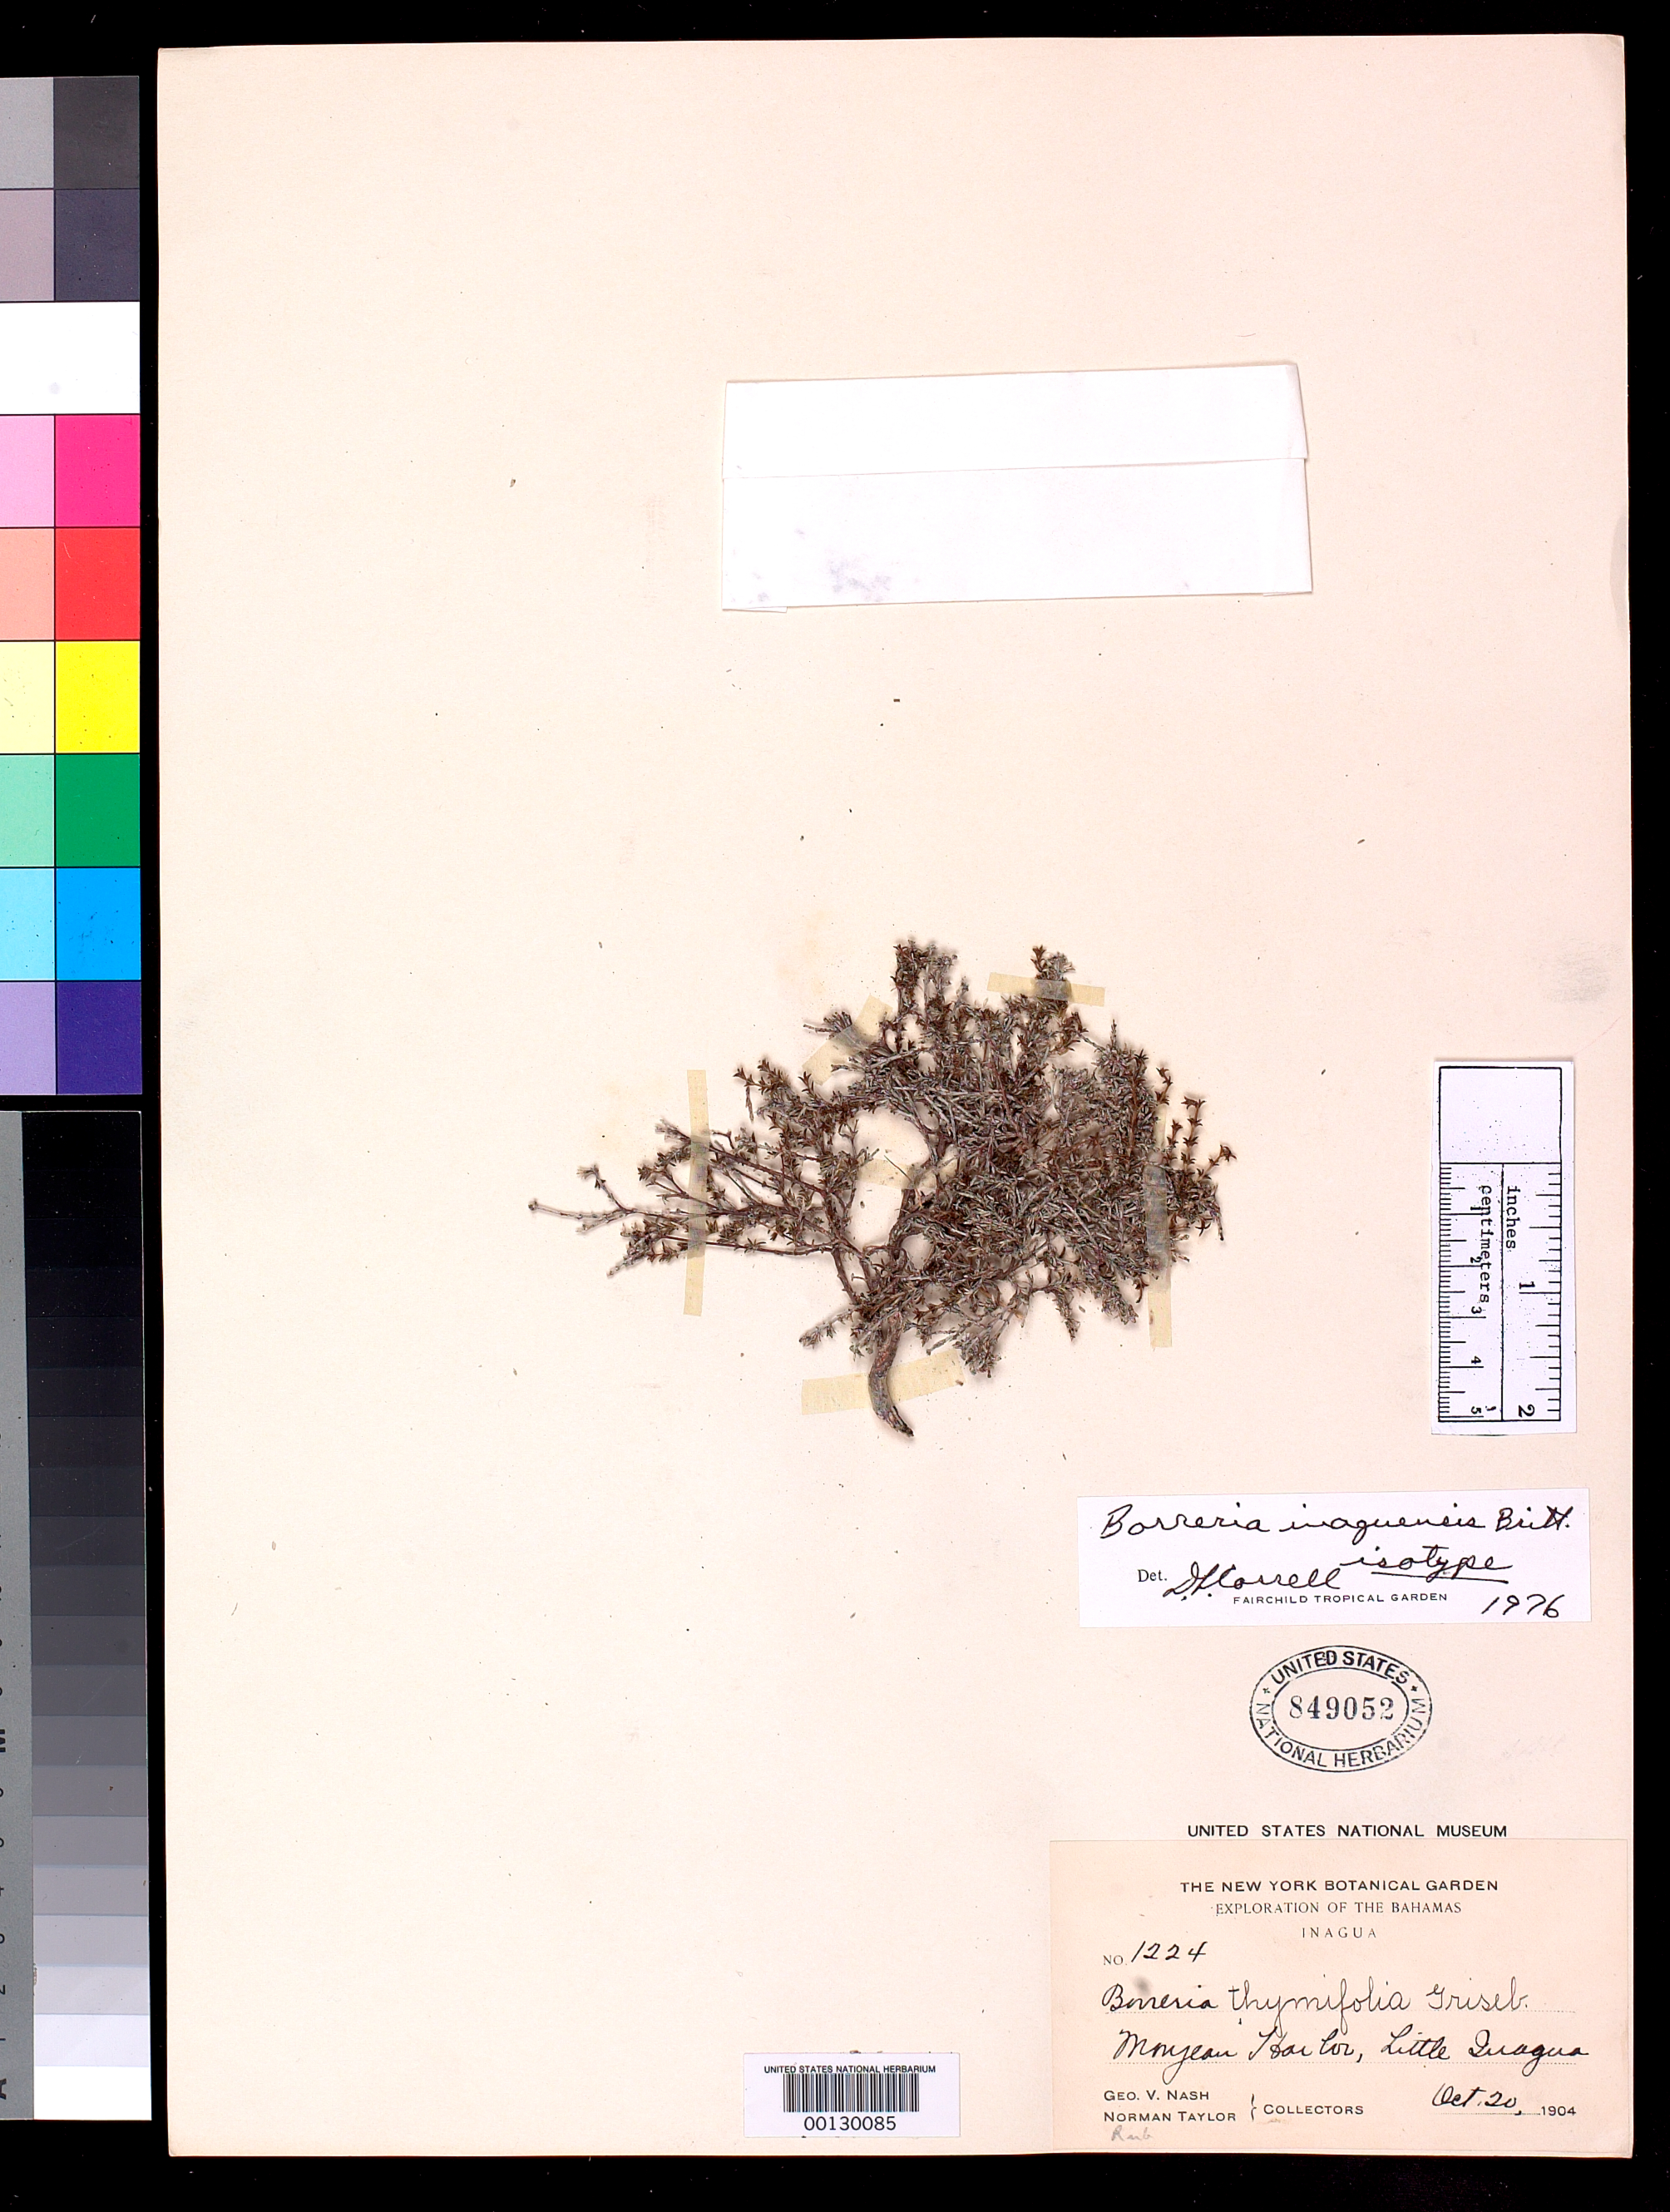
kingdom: Plantae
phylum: Tracheophyta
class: Magnoliopsida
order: Gentianales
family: Rubiaceae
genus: Borreria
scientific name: Borreria inaquensis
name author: Britton in Britton & Millsp.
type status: Isotype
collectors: G. V. Nash & N. Taylor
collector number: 1224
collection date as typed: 20 Oct 1904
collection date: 1904-10-20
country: Bahamas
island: Little Inaqua Island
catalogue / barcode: US 849052